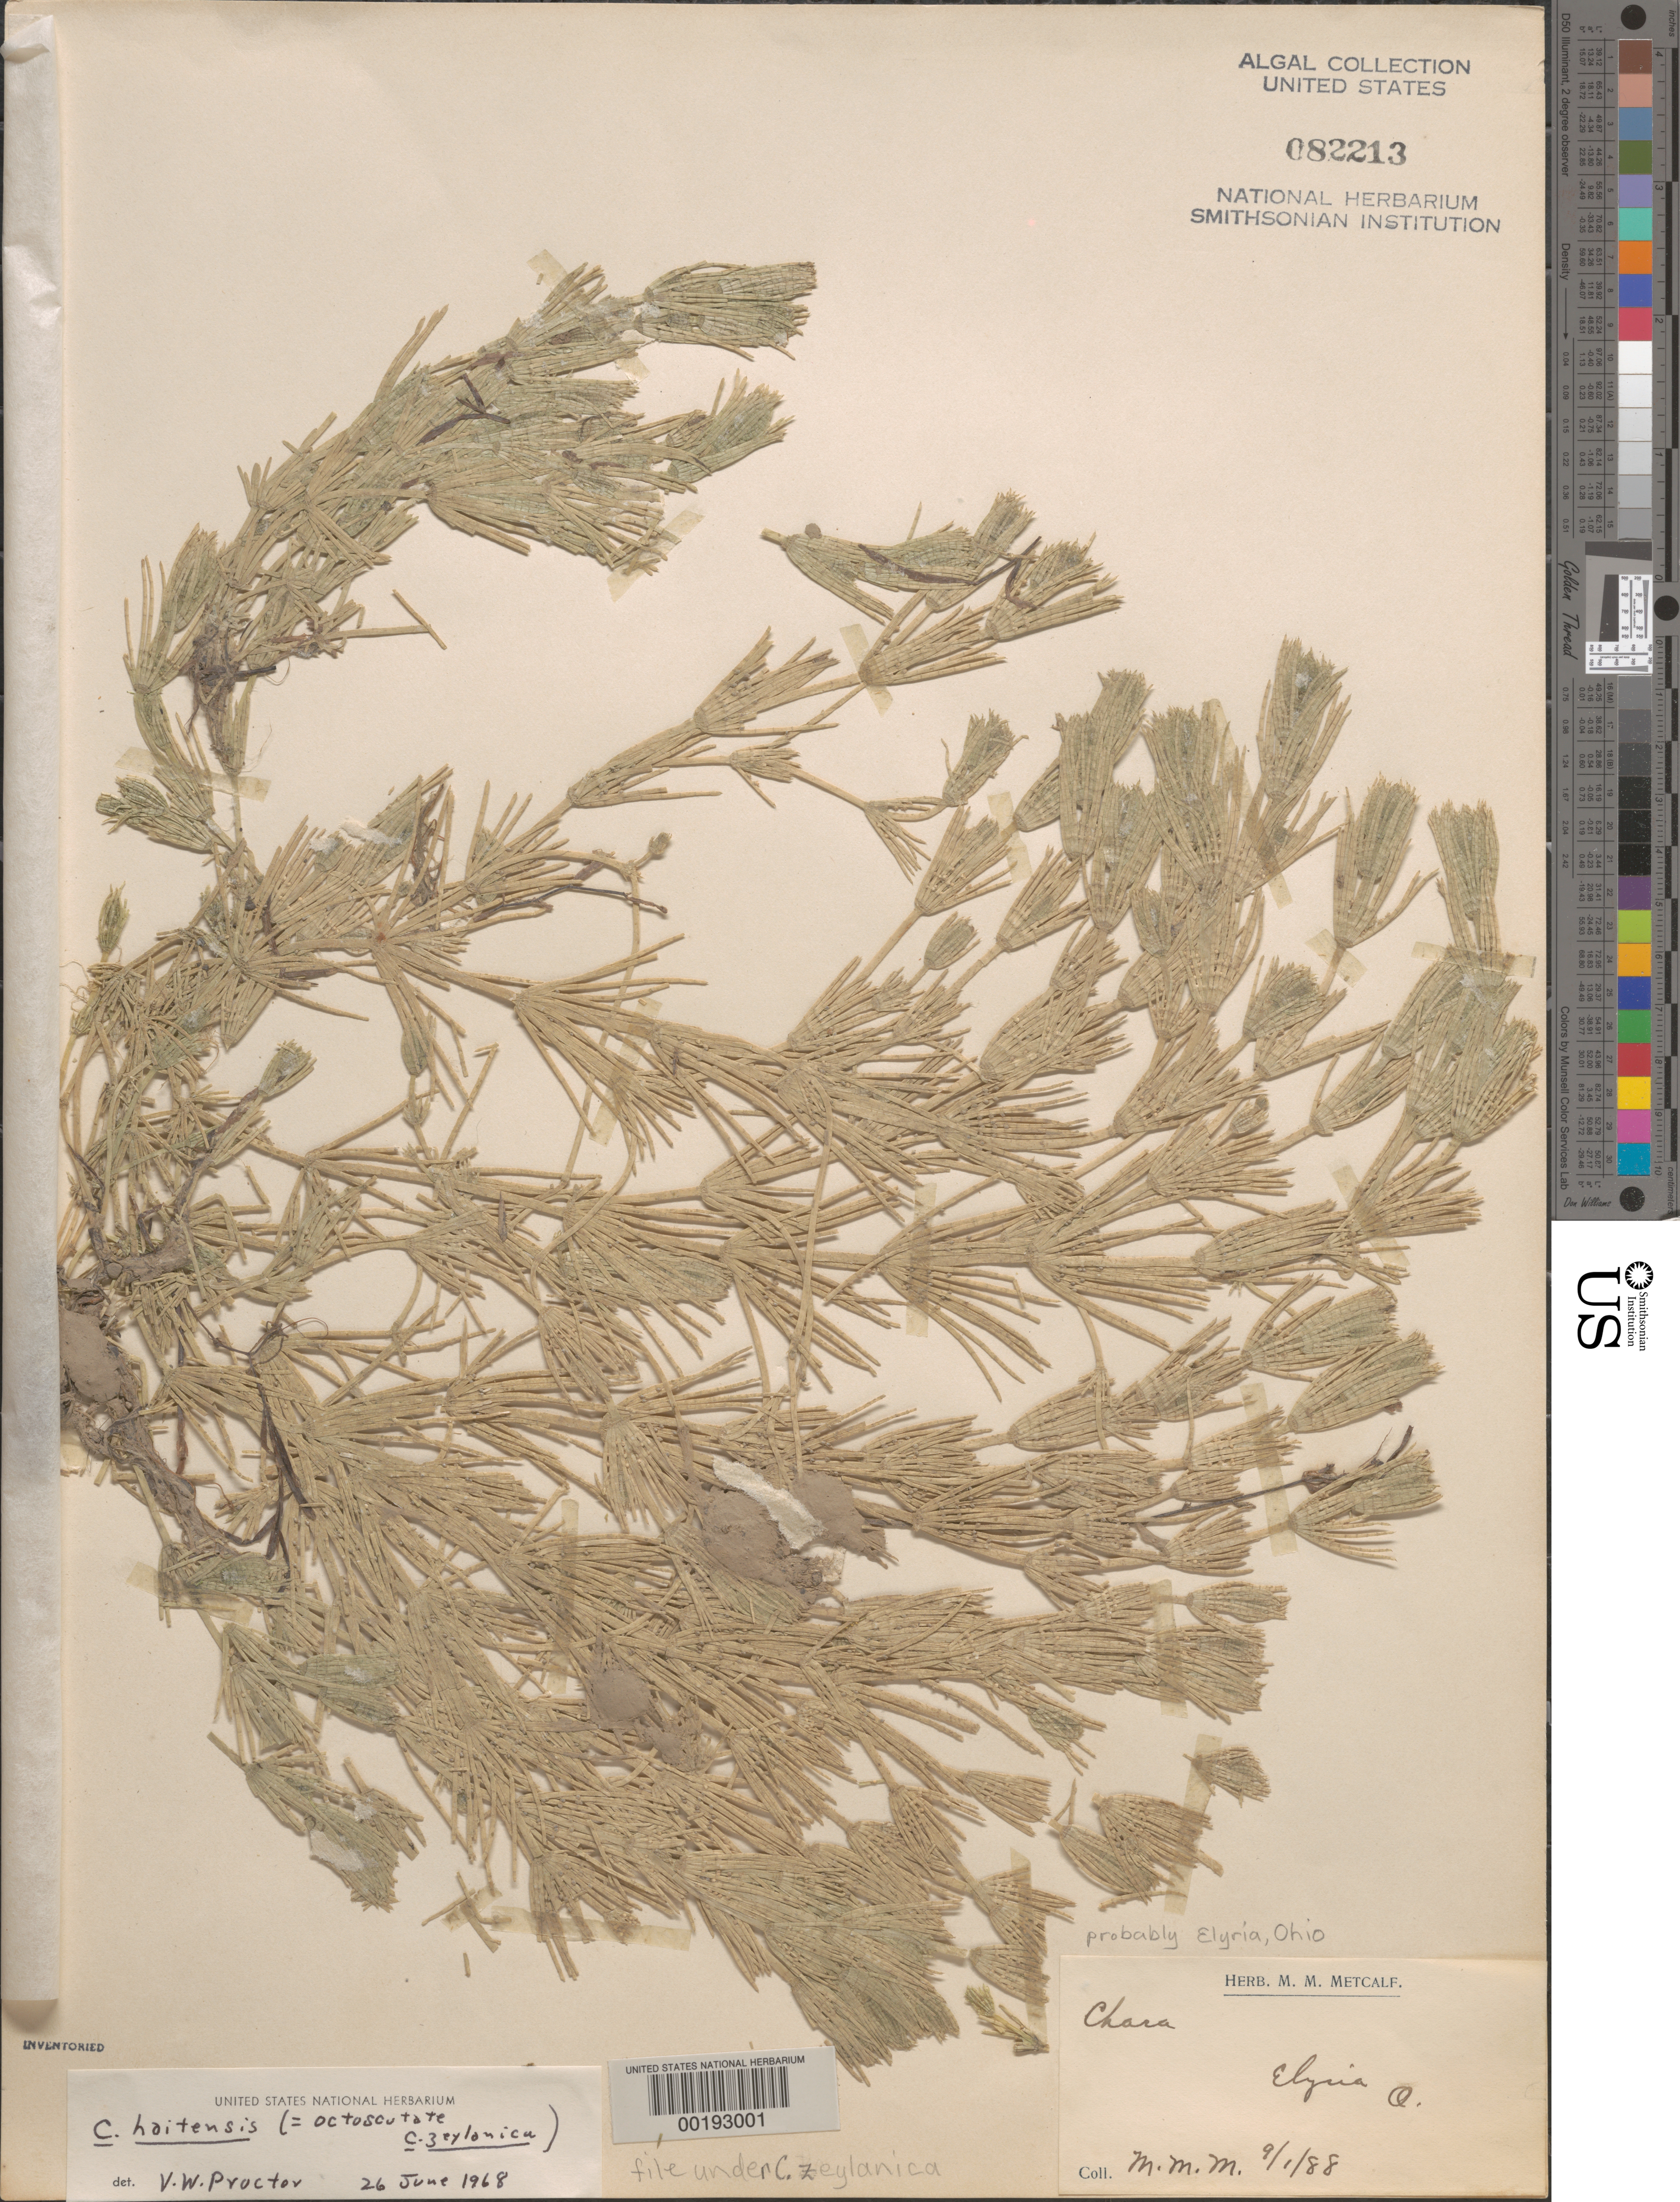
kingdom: Plantae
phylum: Charophyta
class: Charophyceae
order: Charales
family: Characeae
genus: Chara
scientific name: Chara zeylanica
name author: J.G. Klein ex Willd.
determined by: Proctor, V. W.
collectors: M. Metcalf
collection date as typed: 01 Sep 1888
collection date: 1888-09-01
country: United States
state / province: Ohio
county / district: Lorain County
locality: Elyria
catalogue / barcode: US 82213